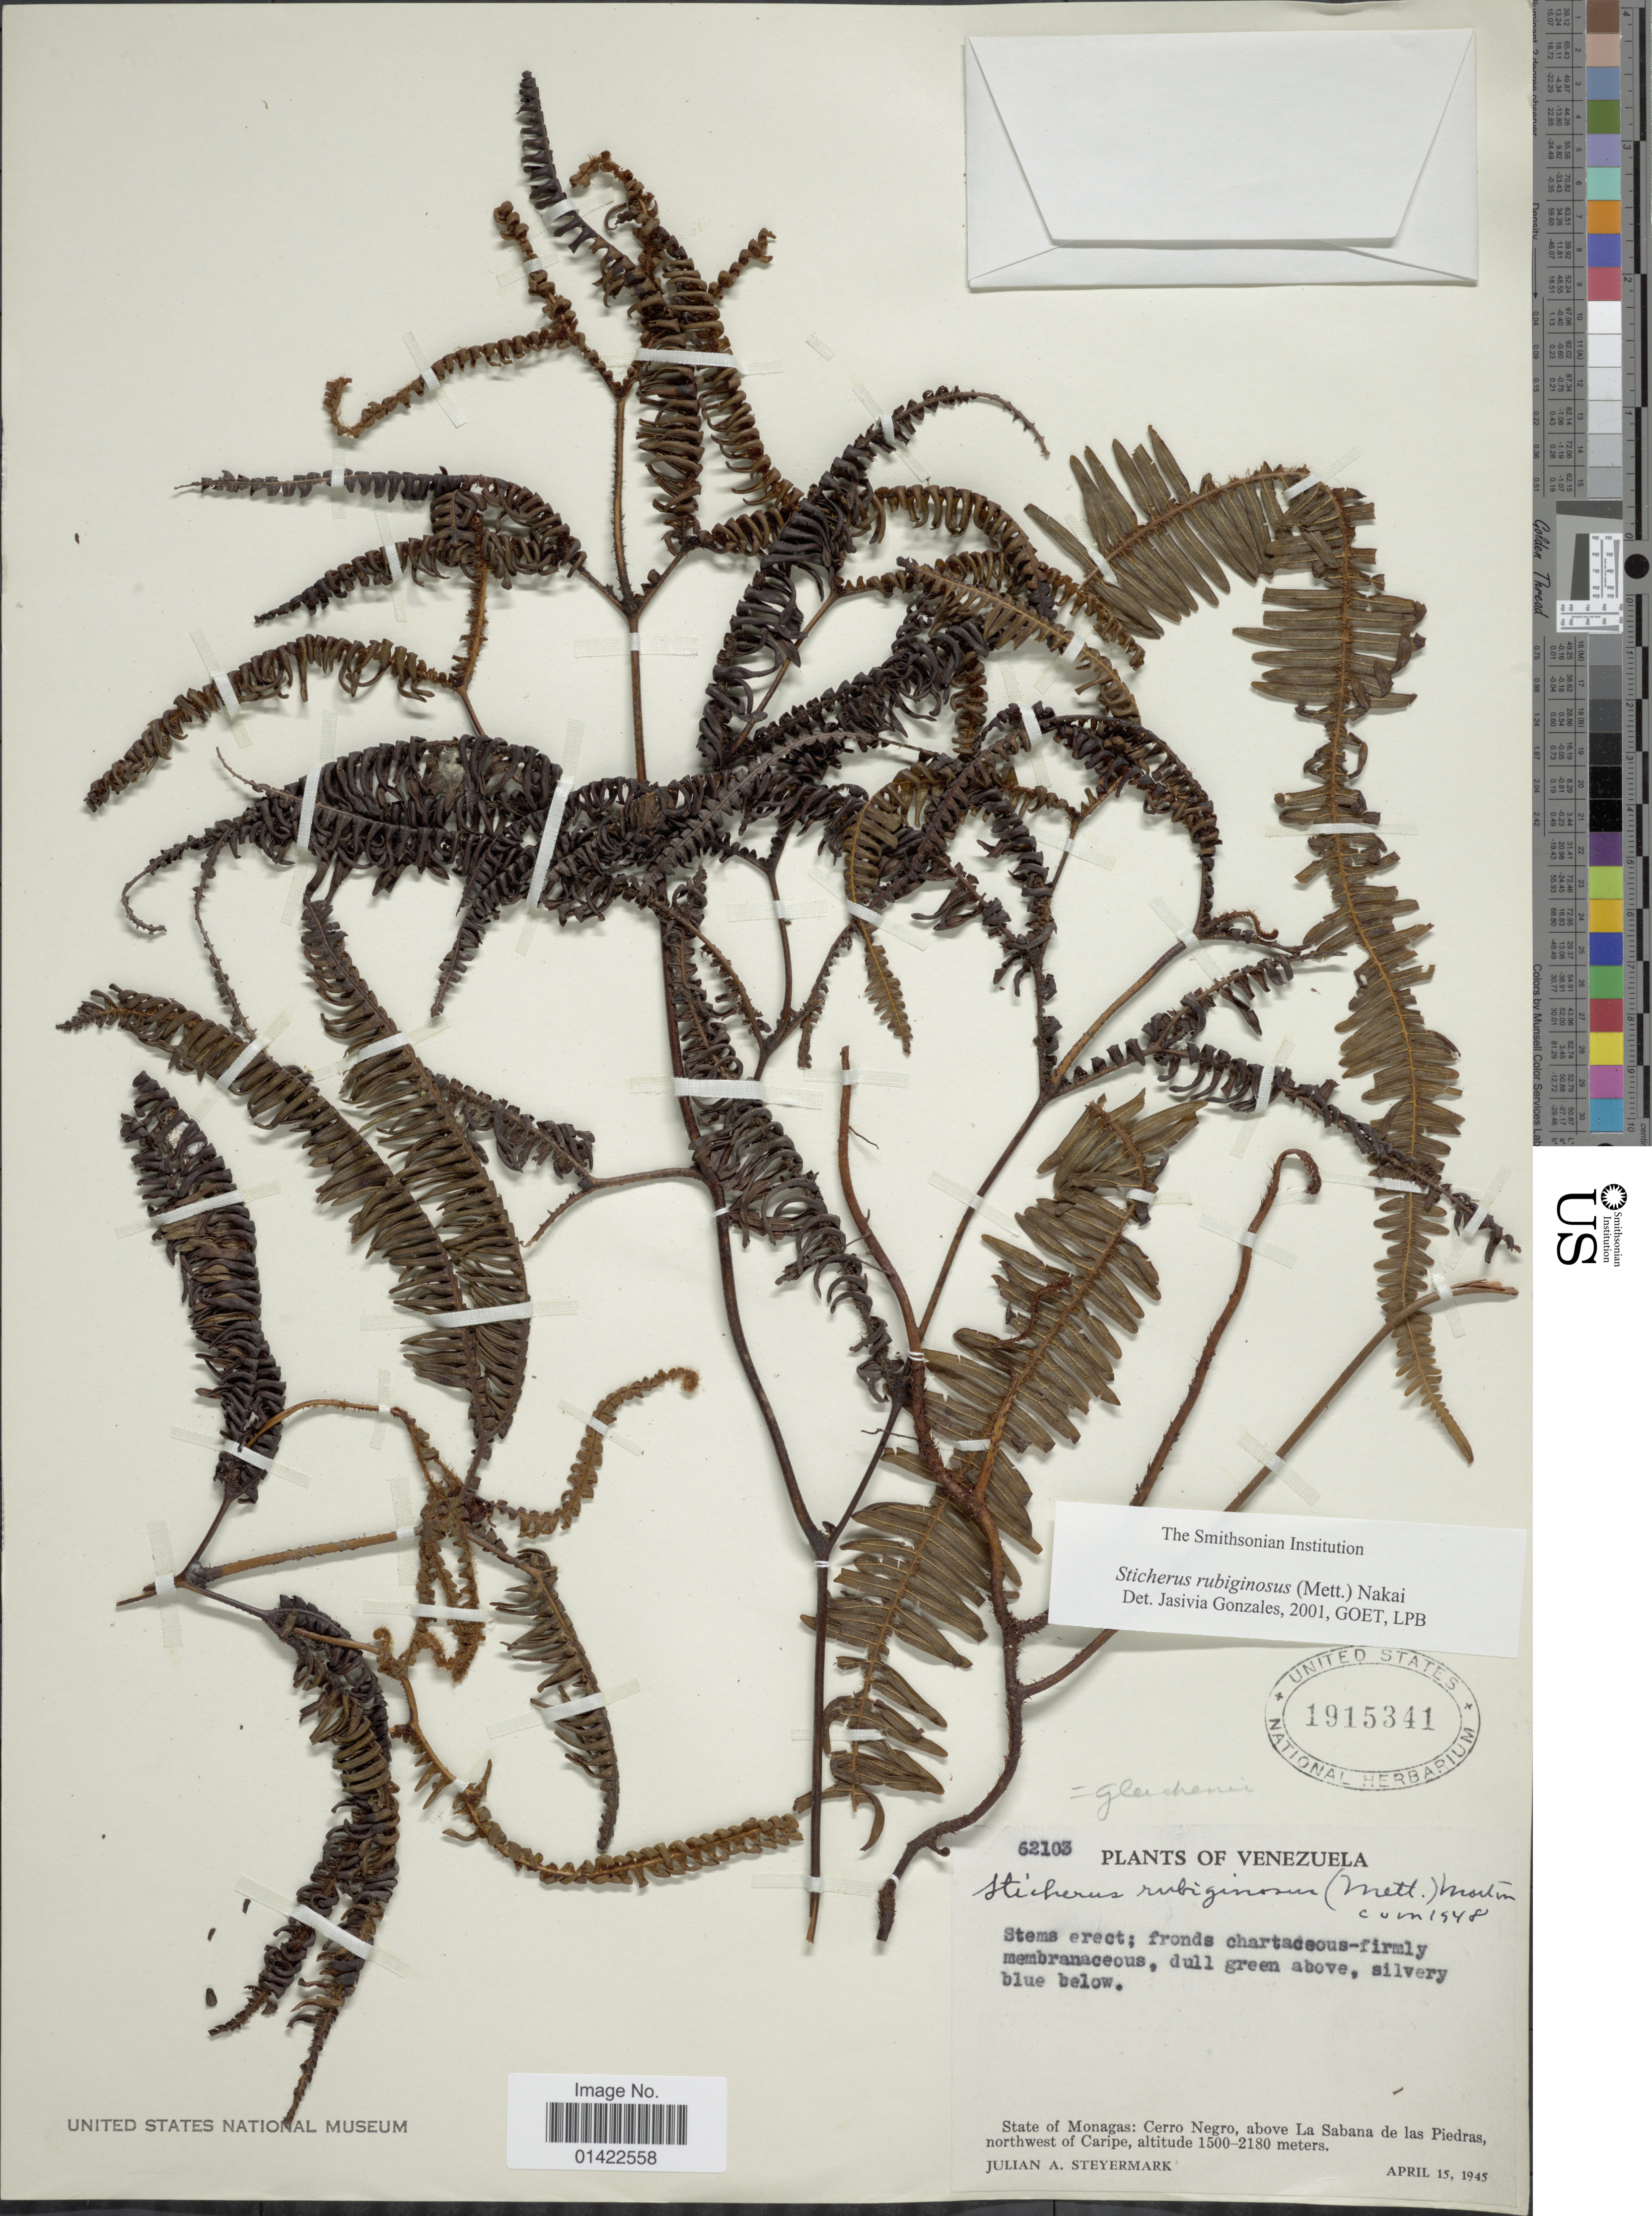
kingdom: Plantae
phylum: Tracheophyta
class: Polypodiopsida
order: Gleicheniales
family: Gleicheniaceae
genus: Sticherus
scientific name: Sticherus rubiginosus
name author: (Mett.) Nakai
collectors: J. Steyermark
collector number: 62103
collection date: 1945-04-15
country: Venezuela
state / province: Monagas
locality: Cerro Negro, above La Sabana de las Piedras, northwest of Caripe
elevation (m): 1500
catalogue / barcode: US 1915341